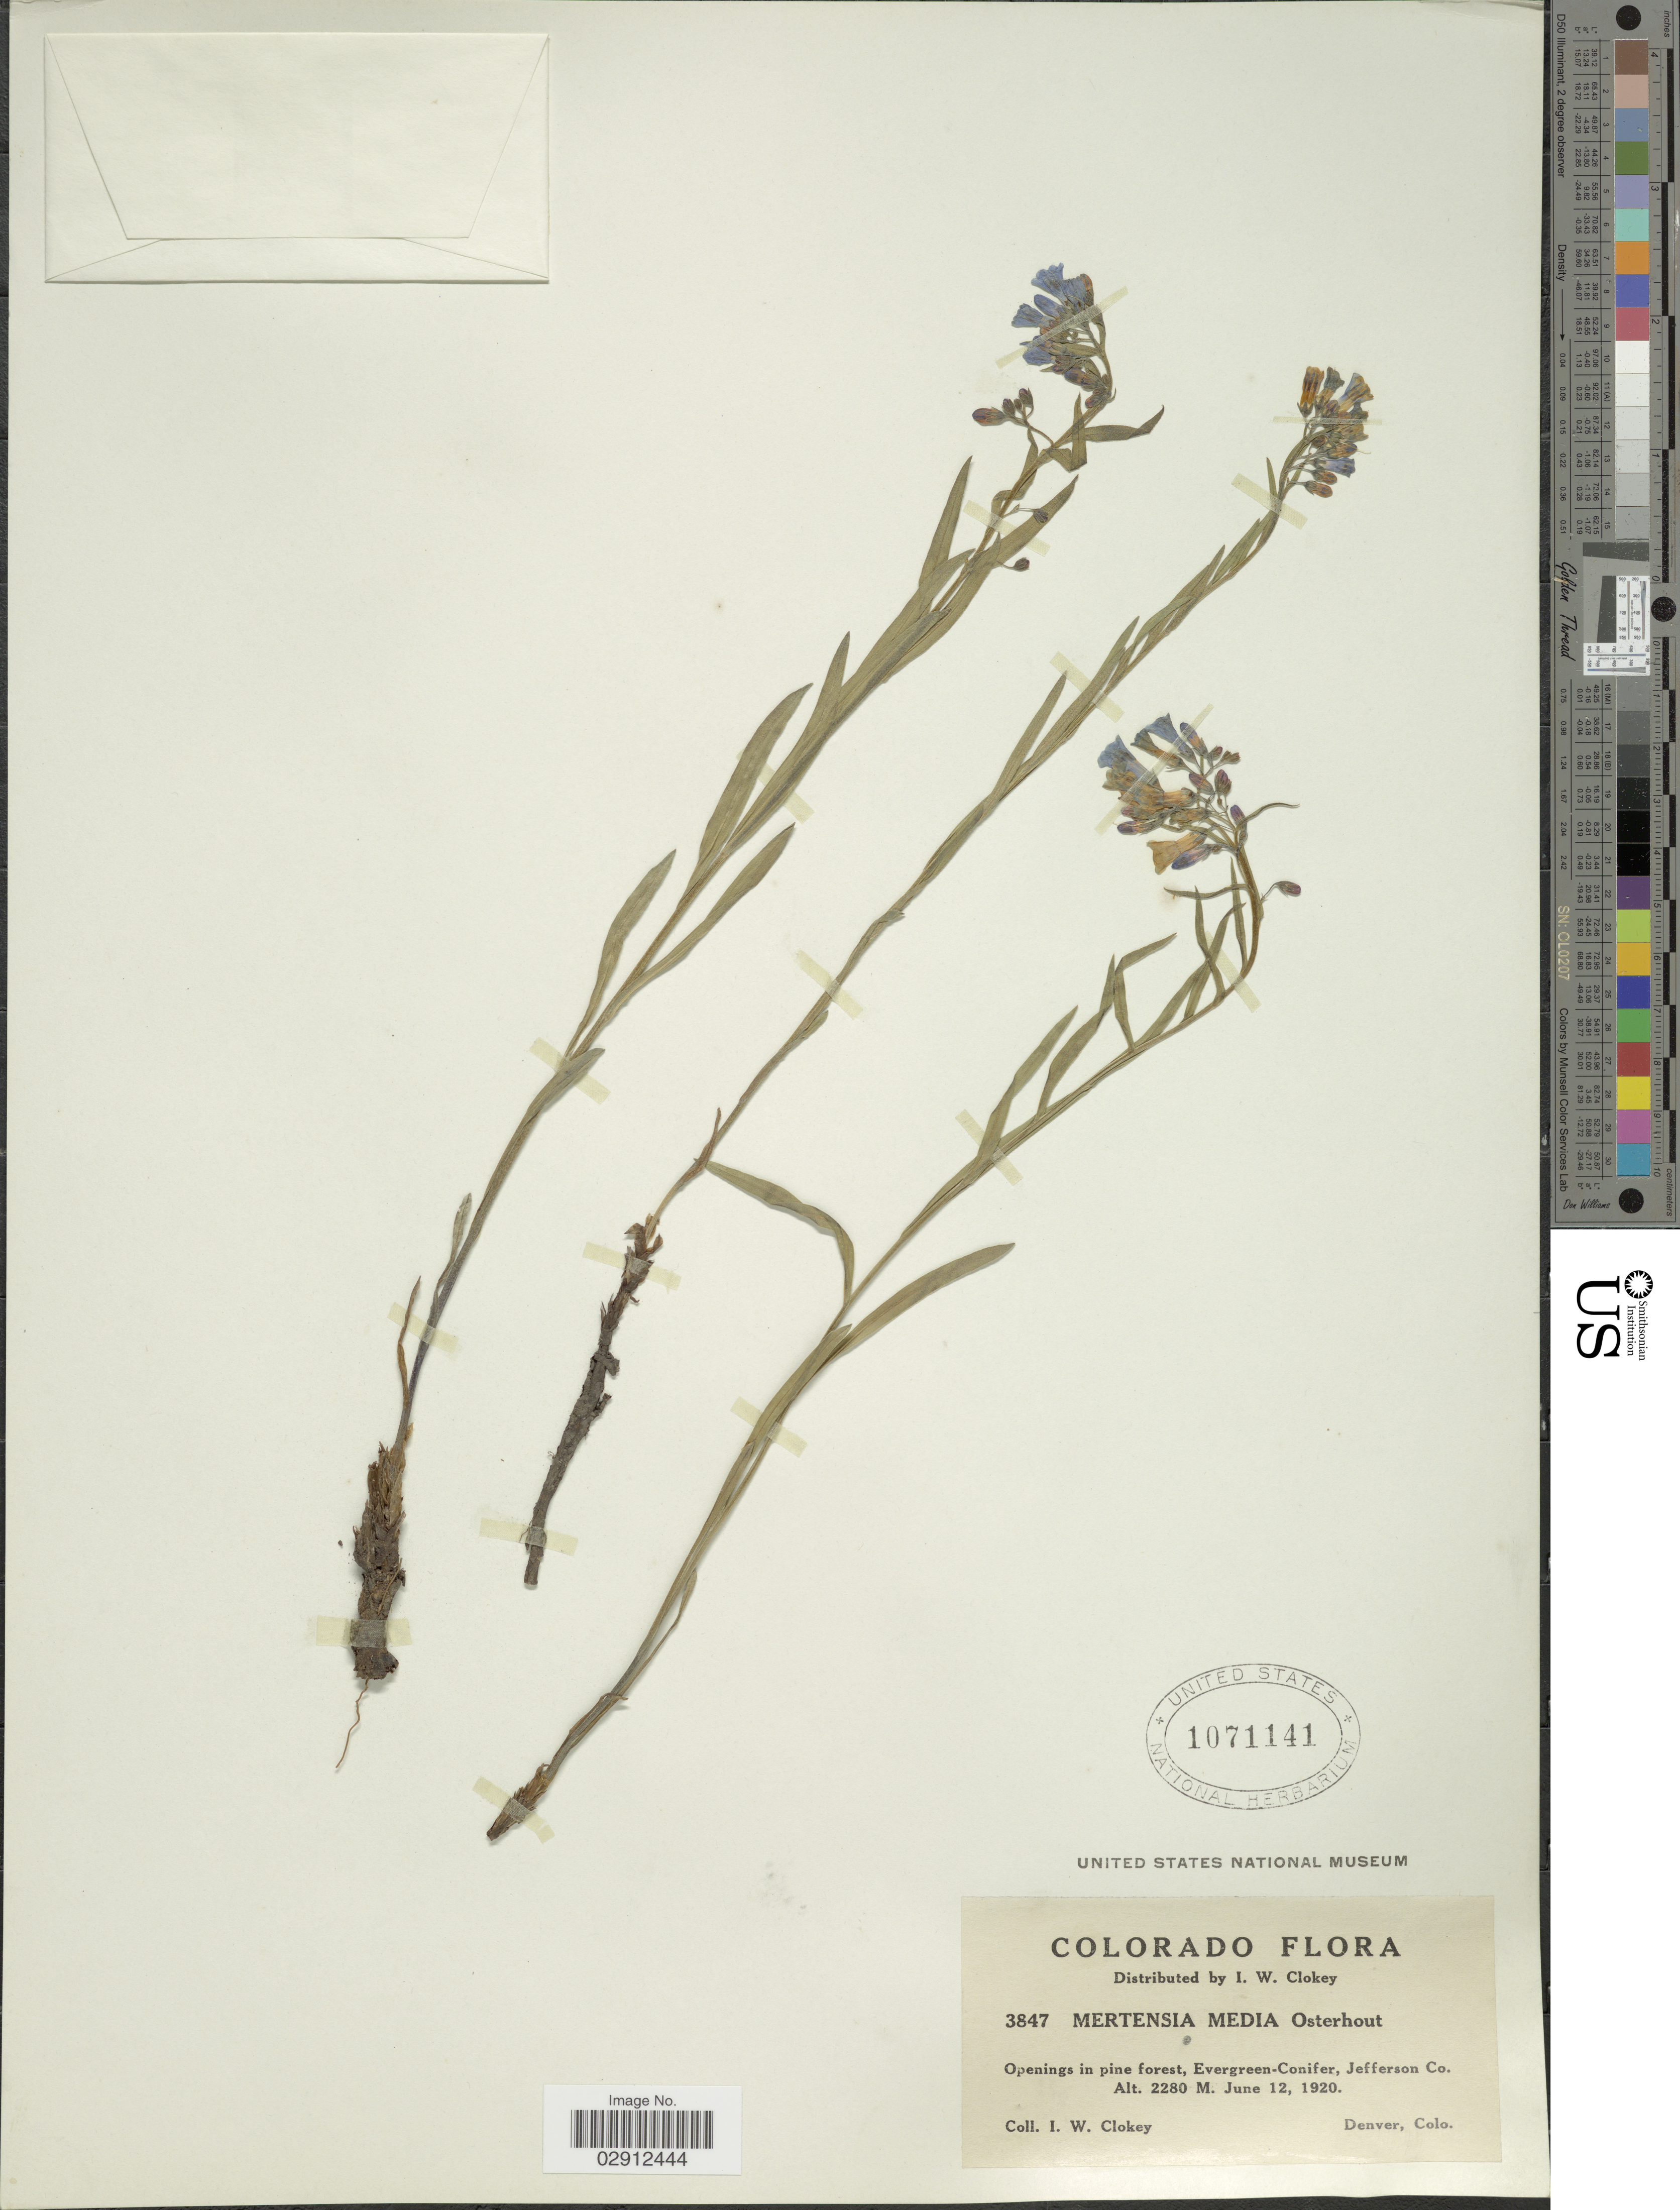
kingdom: Plantae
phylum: Tracheophyta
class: Magnoliopsida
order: Boraginales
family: Boraginaceae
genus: Mertensia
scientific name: Mertensia lanceolata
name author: (Pursh) DC. ex A. DC.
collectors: I. W. Clokey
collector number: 3847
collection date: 1920-06-12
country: United States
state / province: Colorado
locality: Jefferson Co.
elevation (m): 2280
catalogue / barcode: US 1071141